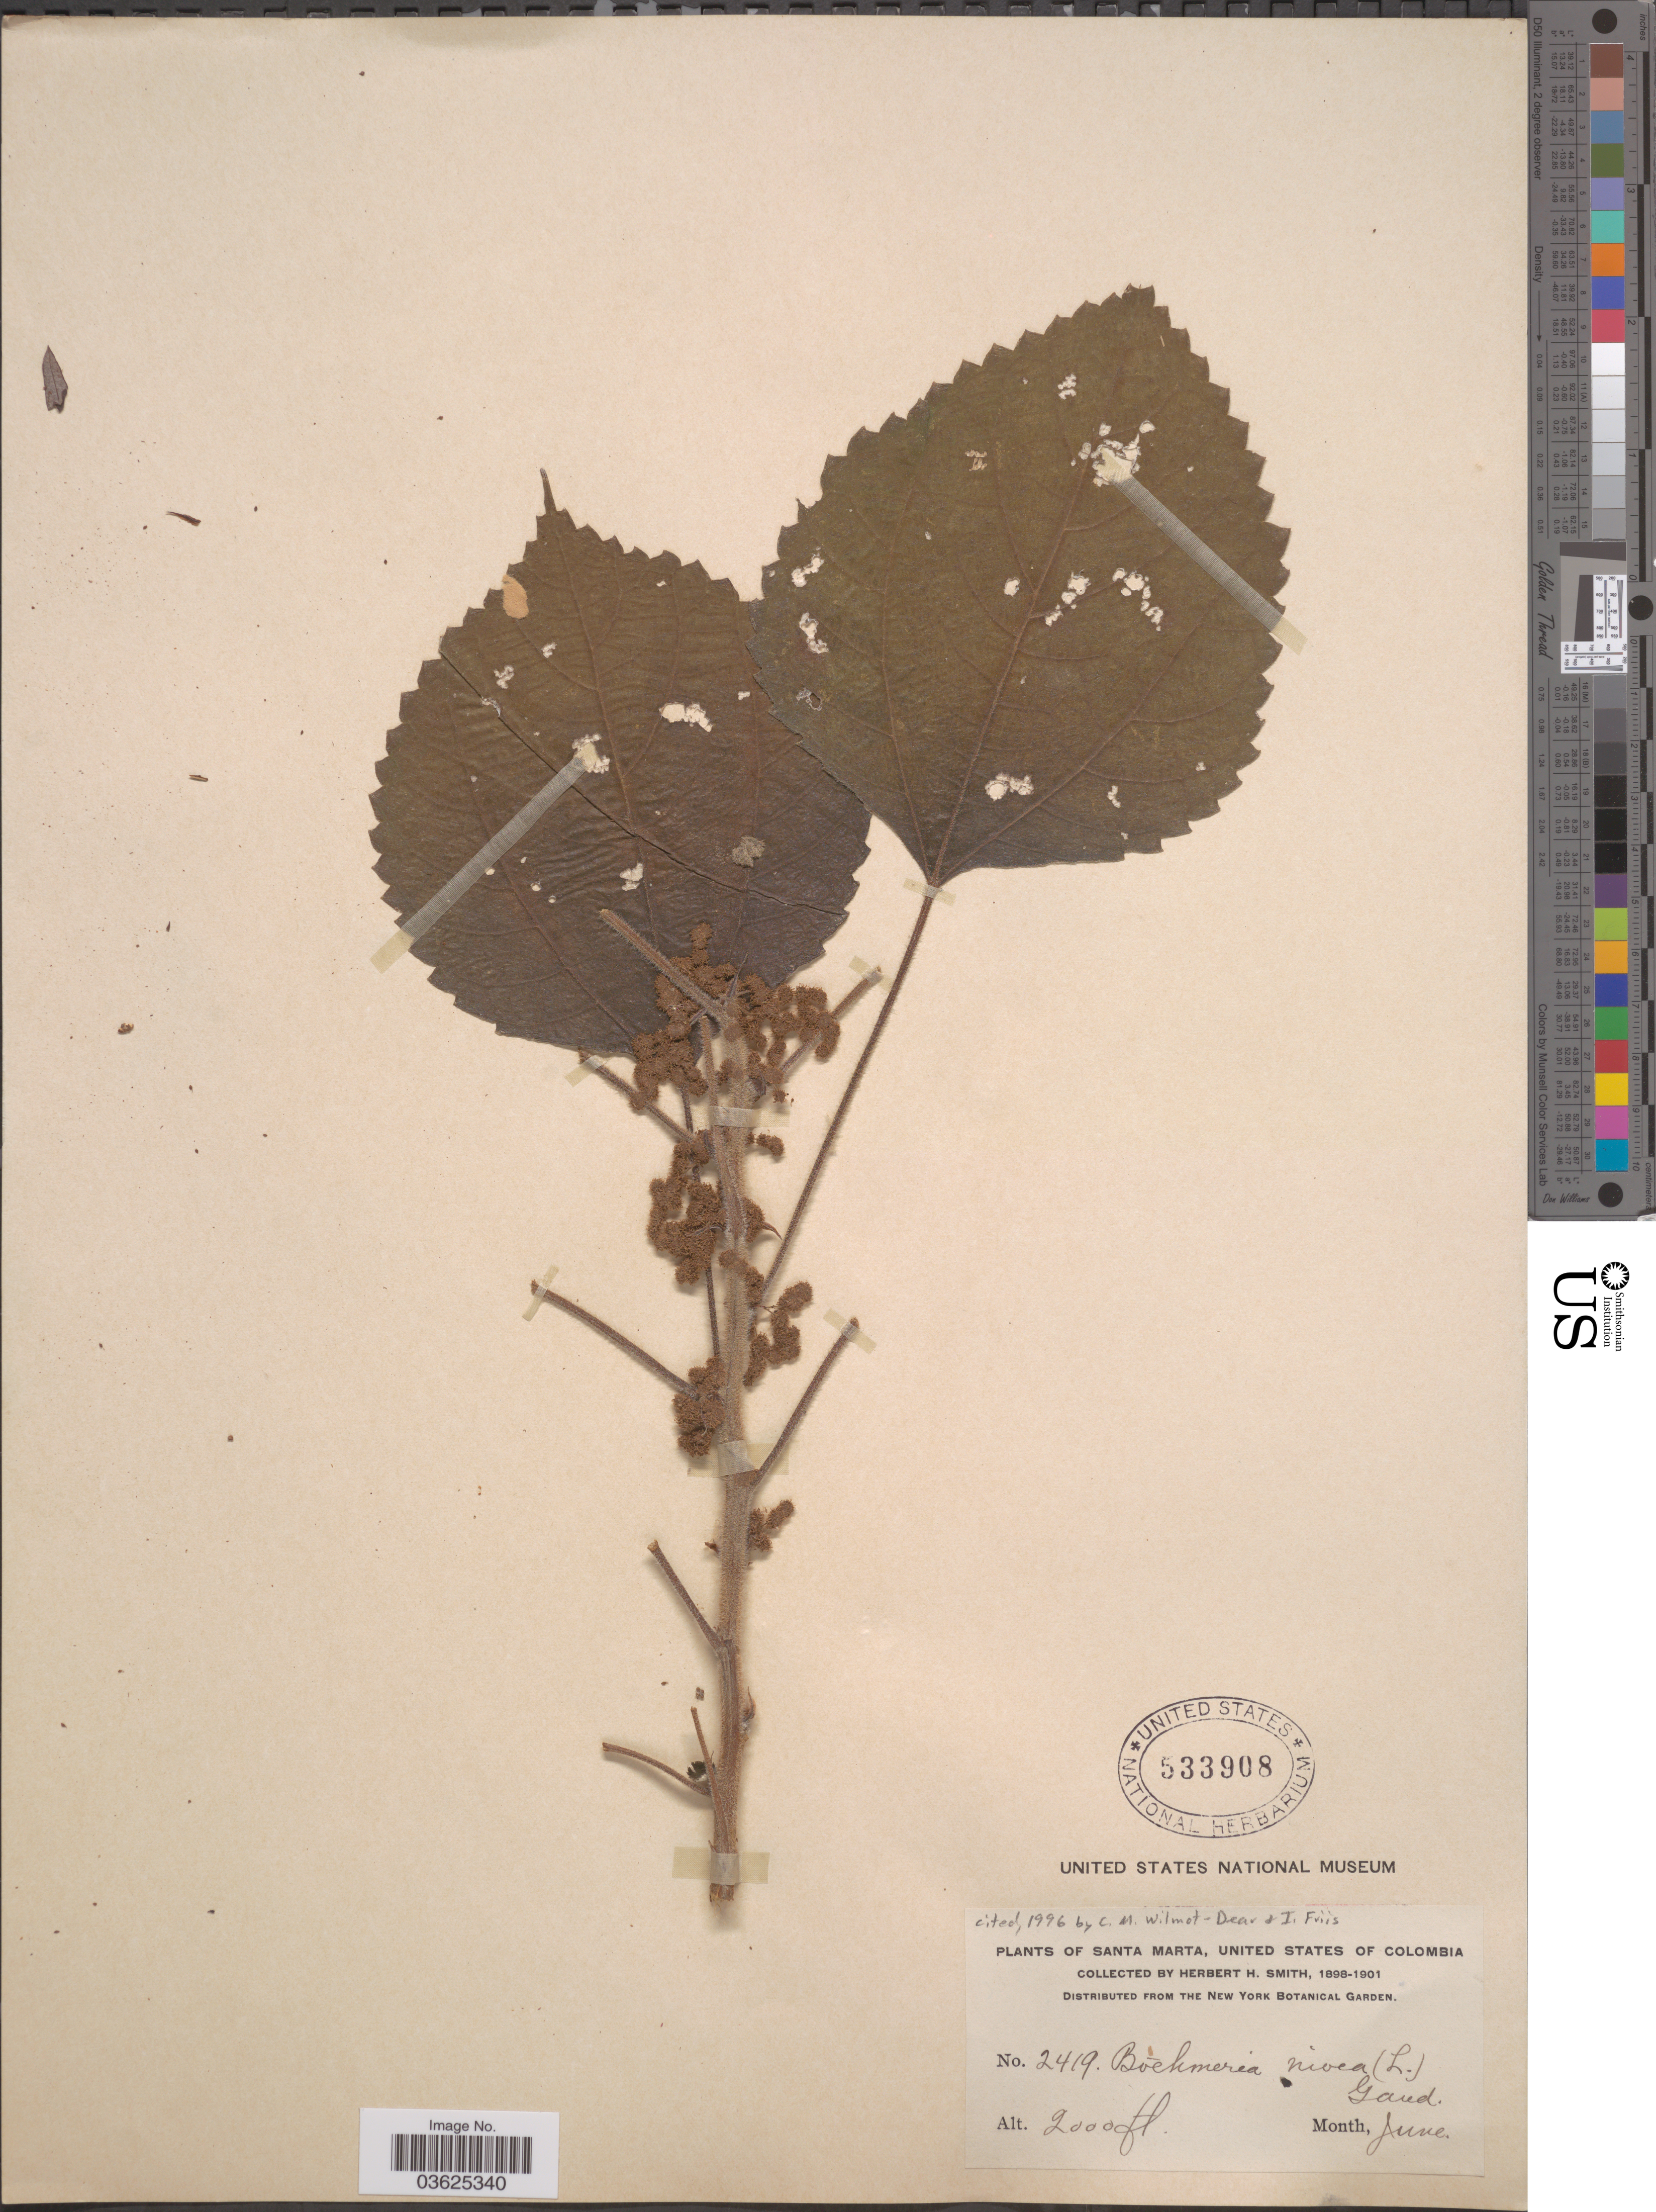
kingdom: Plantae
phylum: Tracheophyta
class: Magnoliopsida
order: Rosales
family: Urticaceae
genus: Boehmeria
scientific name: Boehmeria nivea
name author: (L.) Gaudich.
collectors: Herbert H. Smith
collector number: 2419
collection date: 1898-06/1901-06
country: Colombia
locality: Santa Marta, United States of Colombia.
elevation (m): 610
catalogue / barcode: US 533908